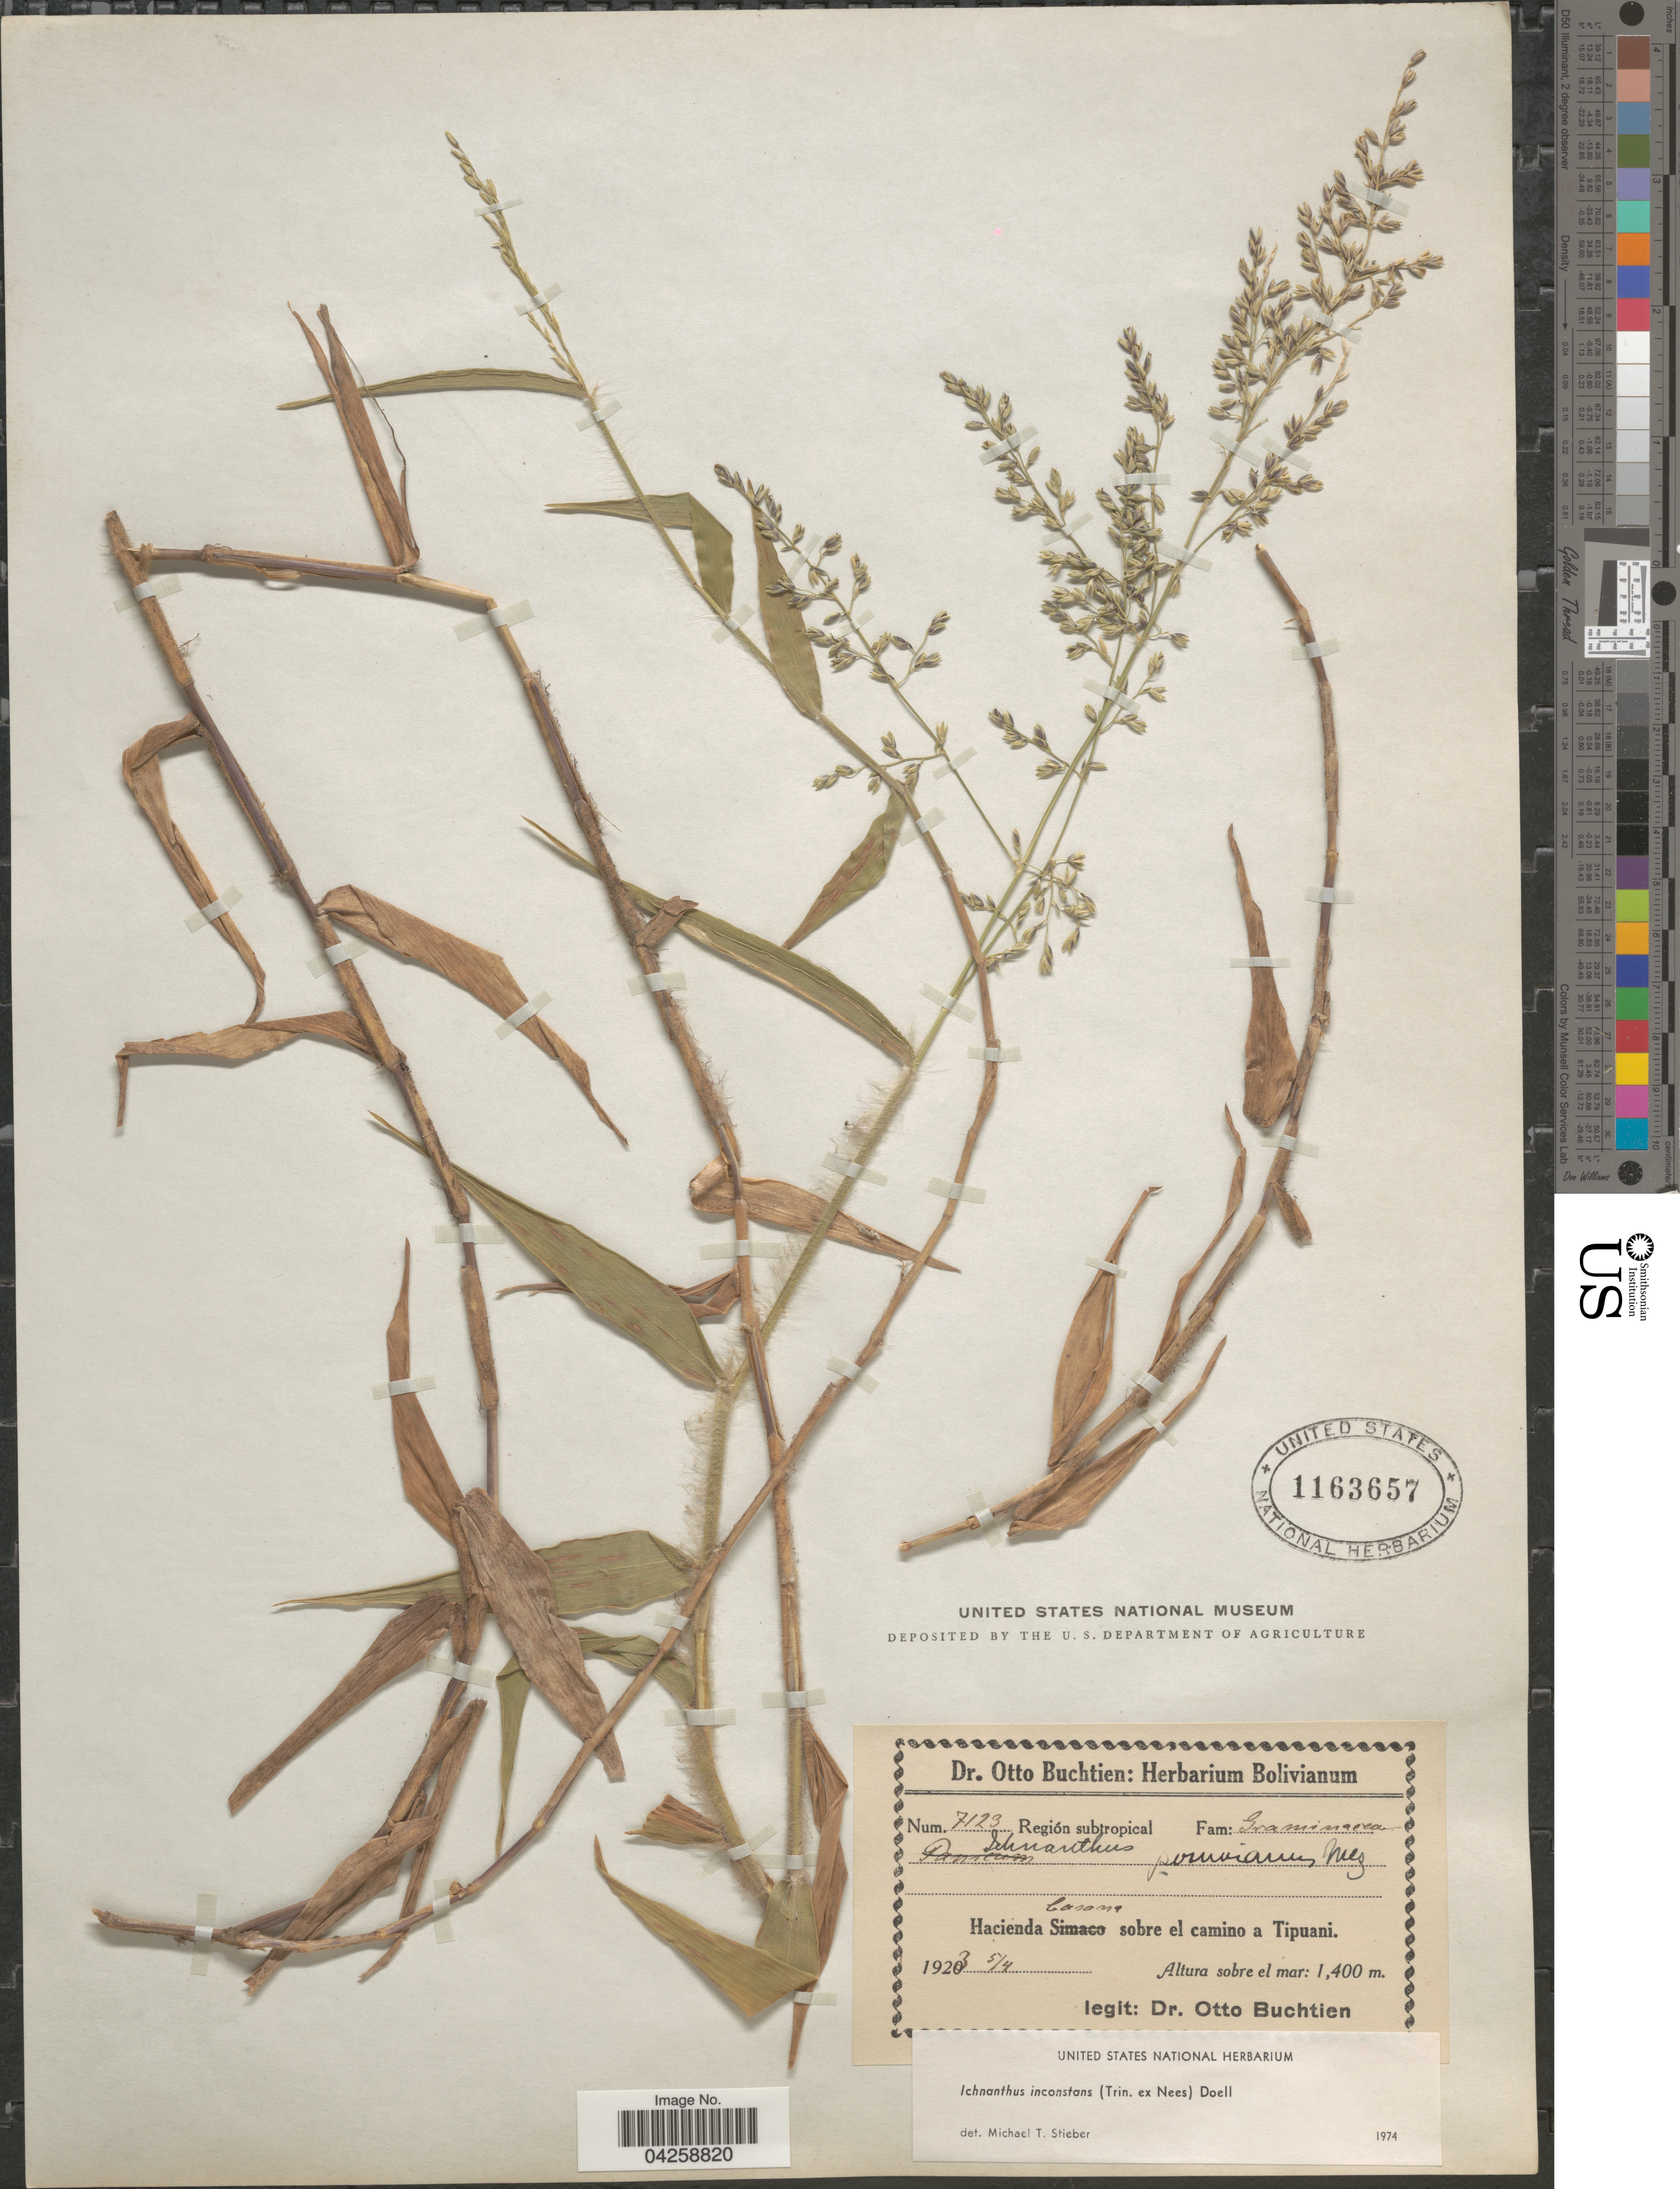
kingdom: Plantae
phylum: Tracheophyta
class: Liliopsida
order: Poales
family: Poaceae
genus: Ichnanthus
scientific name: Ichnanthus inconstans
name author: (Trin. ex Nees) Döll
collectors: O. Buchtien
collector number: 7123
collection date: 1923-04-05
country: Bolivia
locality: Región subtropical. Hacienda Casana sobre el camino a Tipuani.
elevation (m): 1400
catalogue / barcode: US 1163657